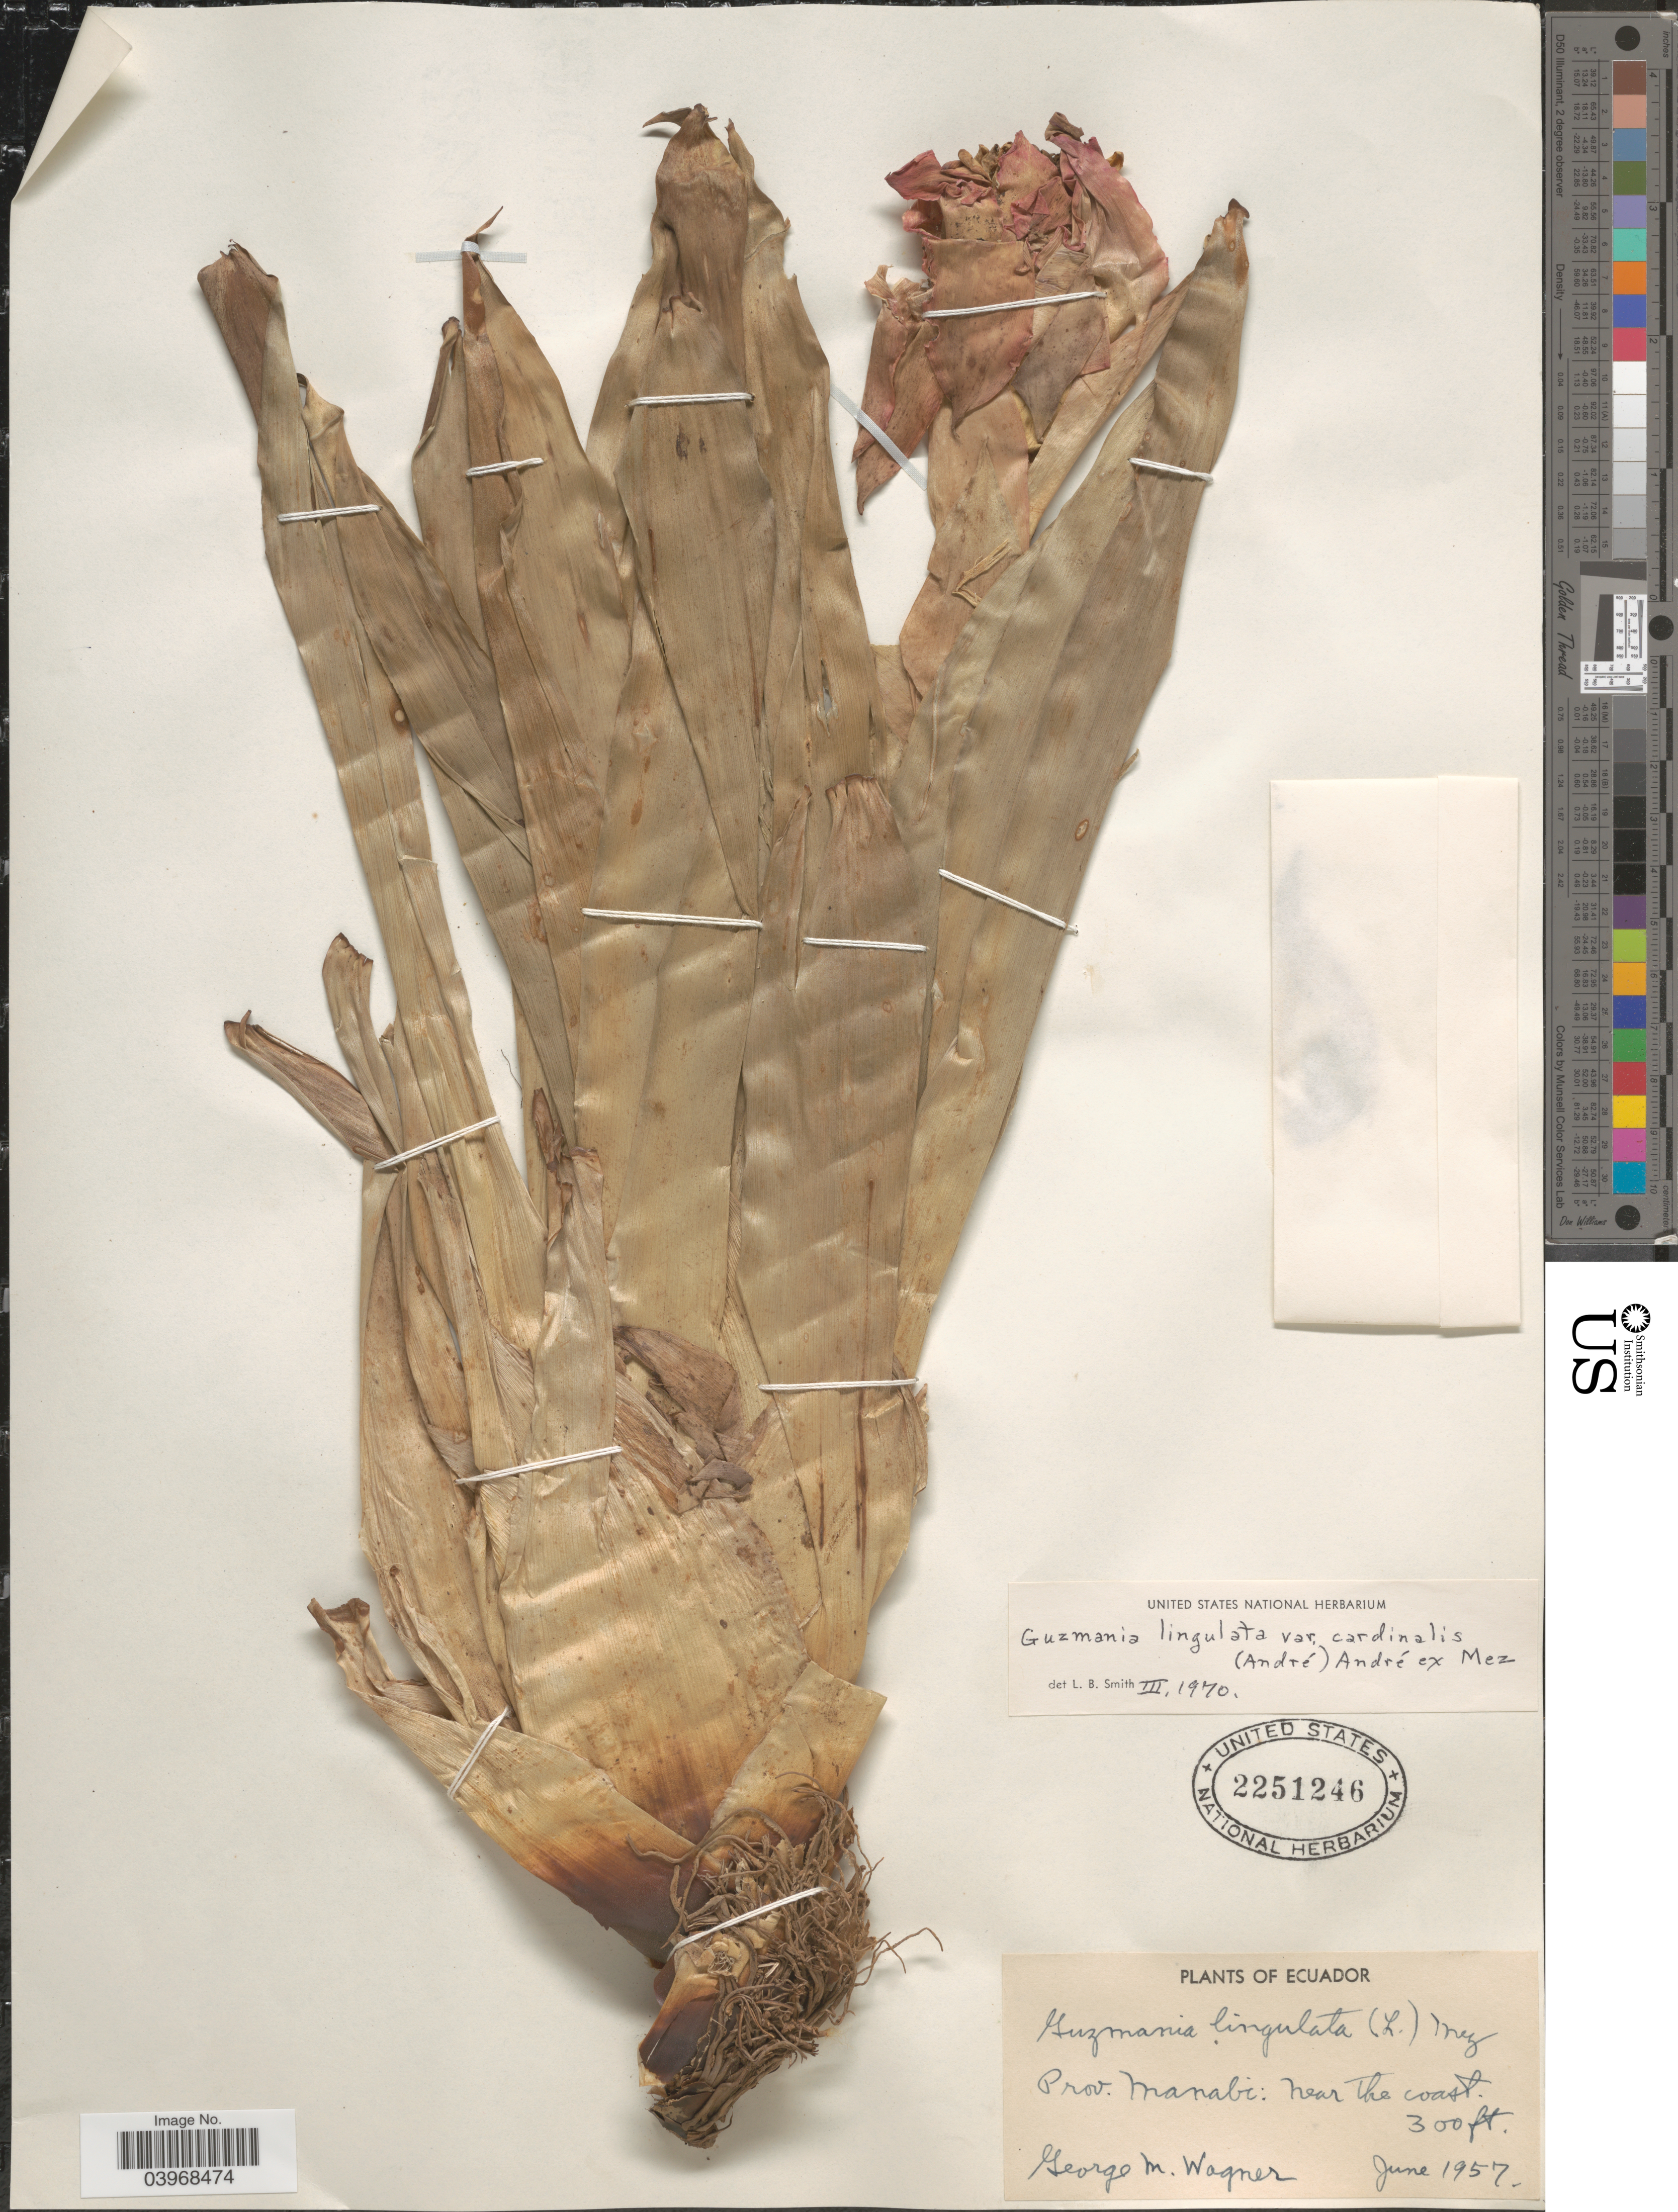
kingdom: Plantae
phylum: Tracheophyta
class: Liliopsida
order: Poales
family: Bromeliaceae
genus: Guzmania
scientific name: Guzmania lingulata var. cardinalis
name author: (André) Mez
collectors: G. Wagner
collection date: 1957-06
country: Ecuador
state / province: Manabí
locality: Near the coast.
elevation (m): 91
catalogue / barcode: US 2251246